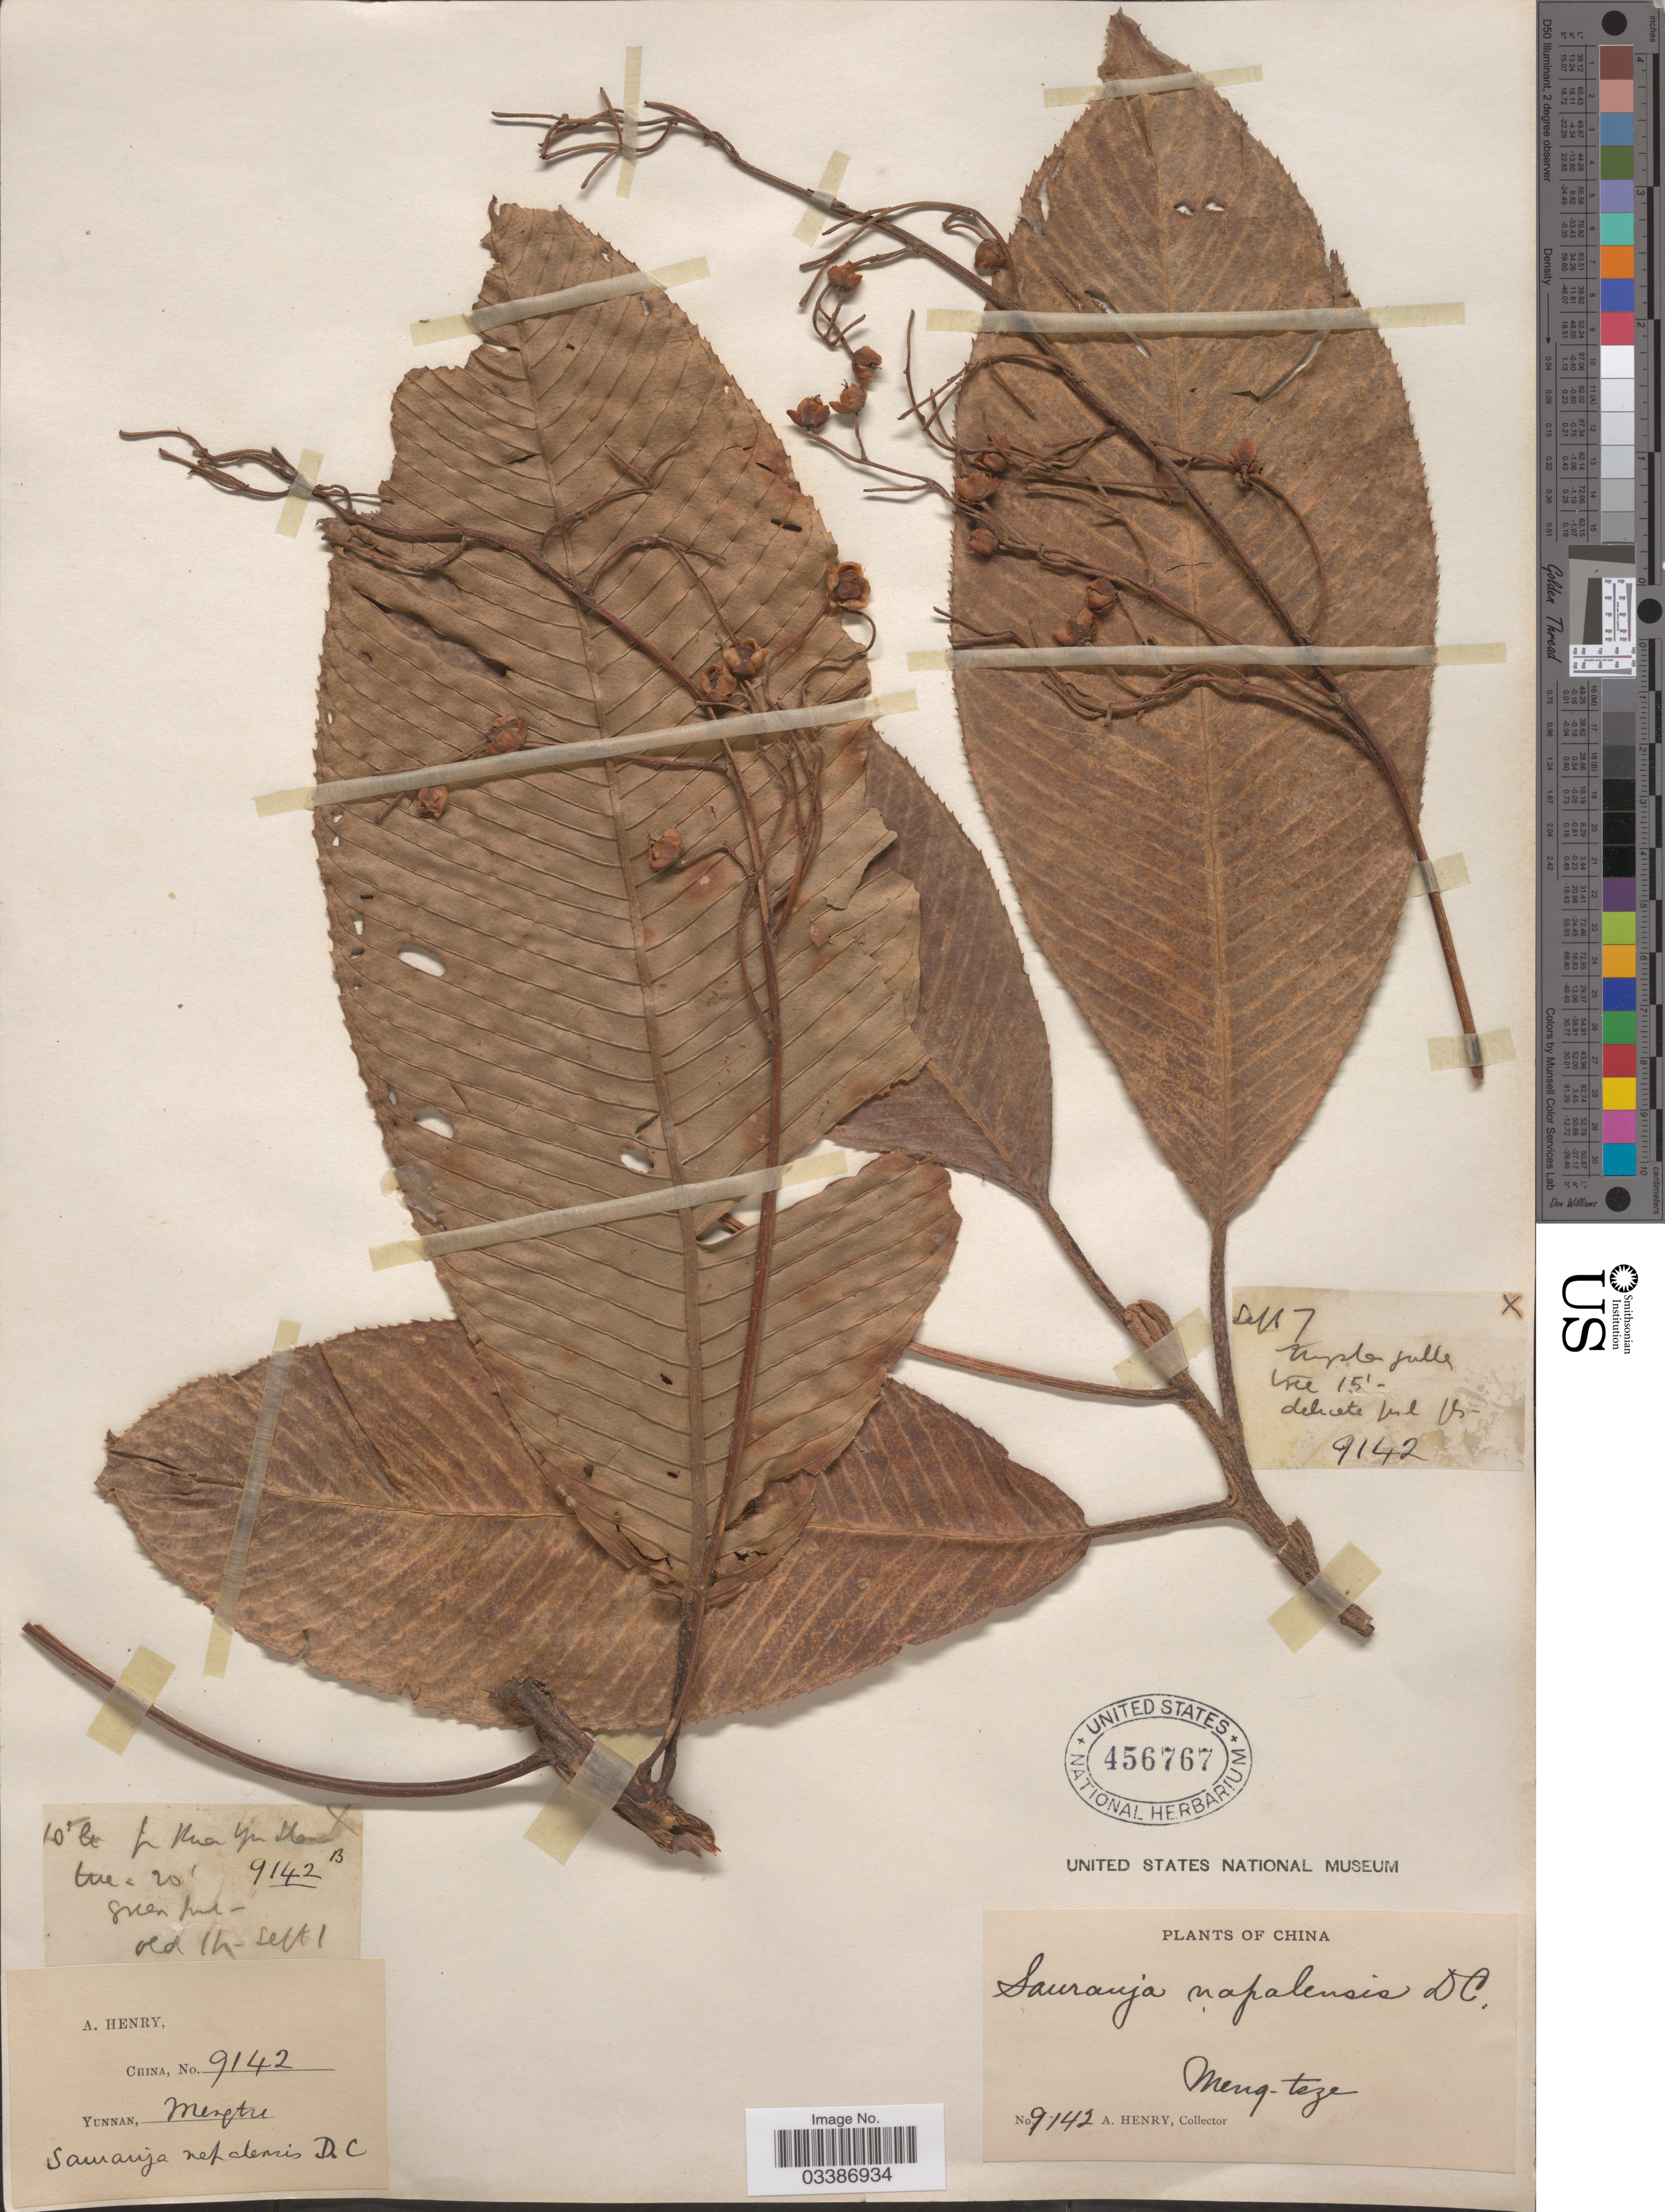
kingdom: Plantae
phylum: Tracheophyta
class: Magnoliopsida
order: Ericales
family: Actinidiaceae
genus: Saurauia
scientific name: Saurauia napaulensis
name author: DC.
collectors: A. Henry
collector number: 9142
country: China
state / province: Yunnan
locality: Mengtze. Sept 1 - 10 li from Kua Yin shan, old Ho; Sept 7 - triple gulley.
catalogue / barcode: US 456767